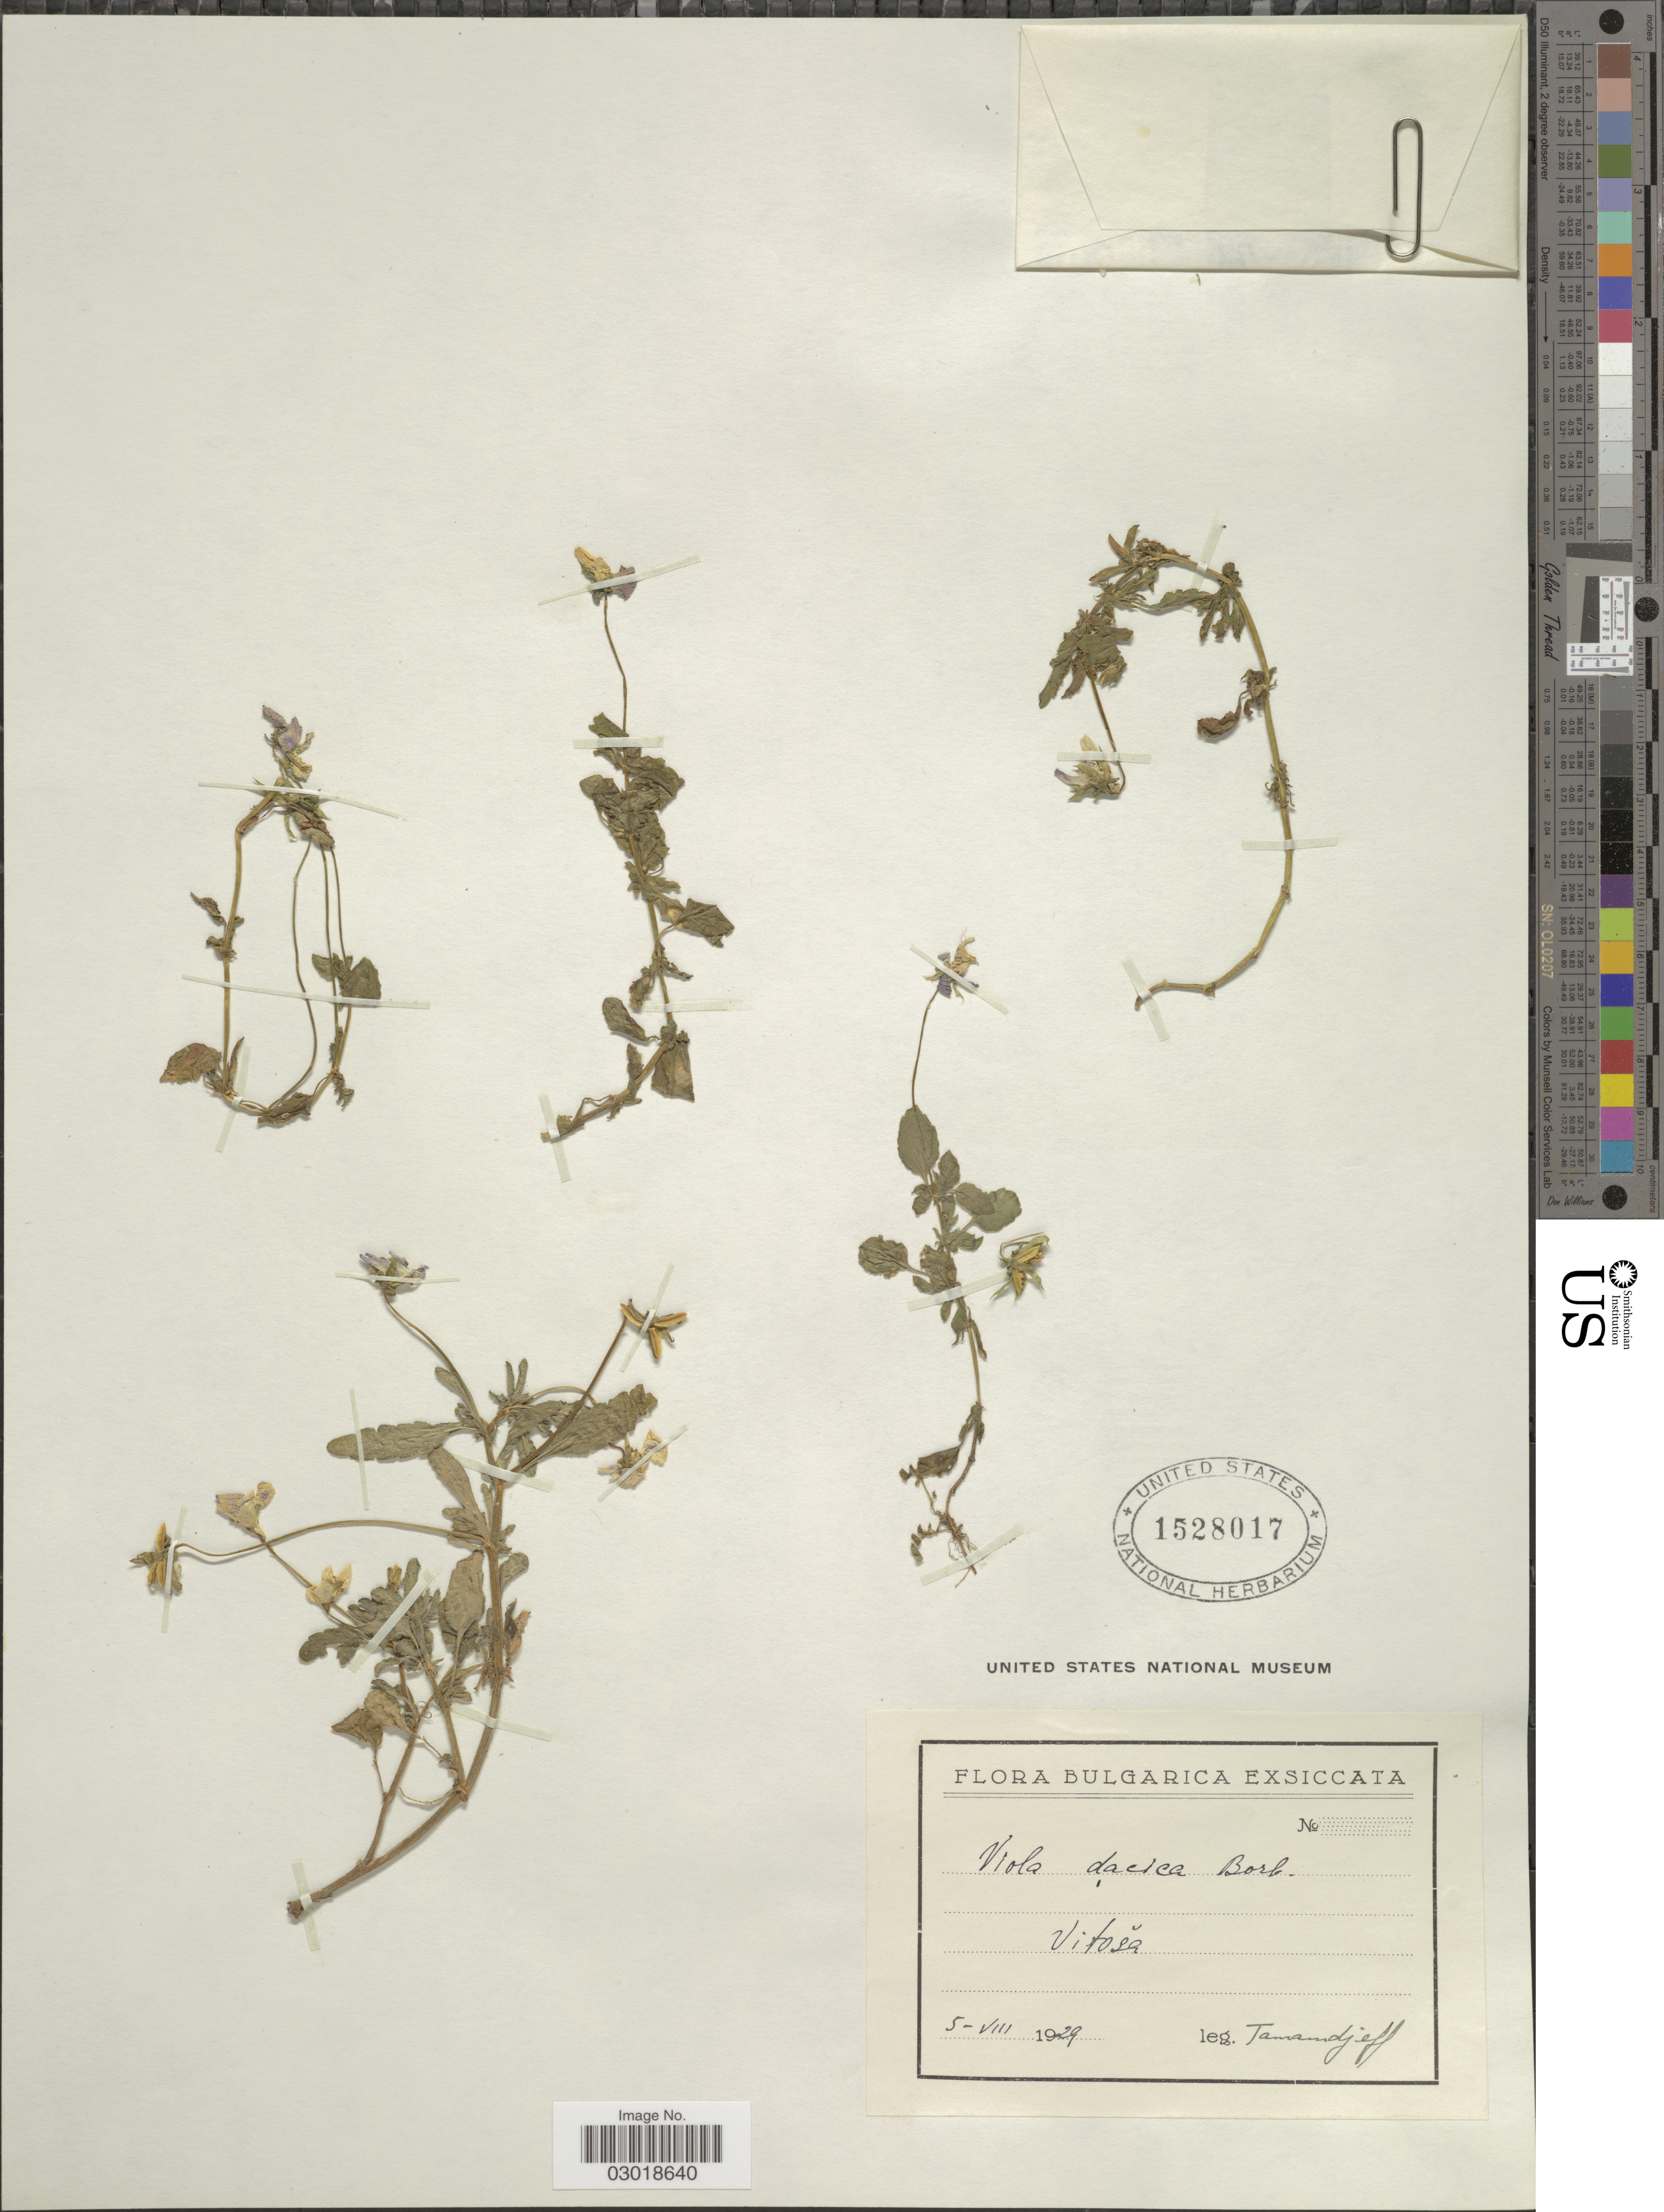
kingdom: Plantae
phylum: Tracheophyta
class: Magnoliopsida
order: Malpighiales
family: Violaceae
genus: Viola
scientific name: Viola dacica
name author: Borbás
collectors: -. Tamandjeff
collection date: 1929-08-05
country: Bulgaria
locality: Bulgarica. Vitosa.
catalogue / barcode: US 1528017